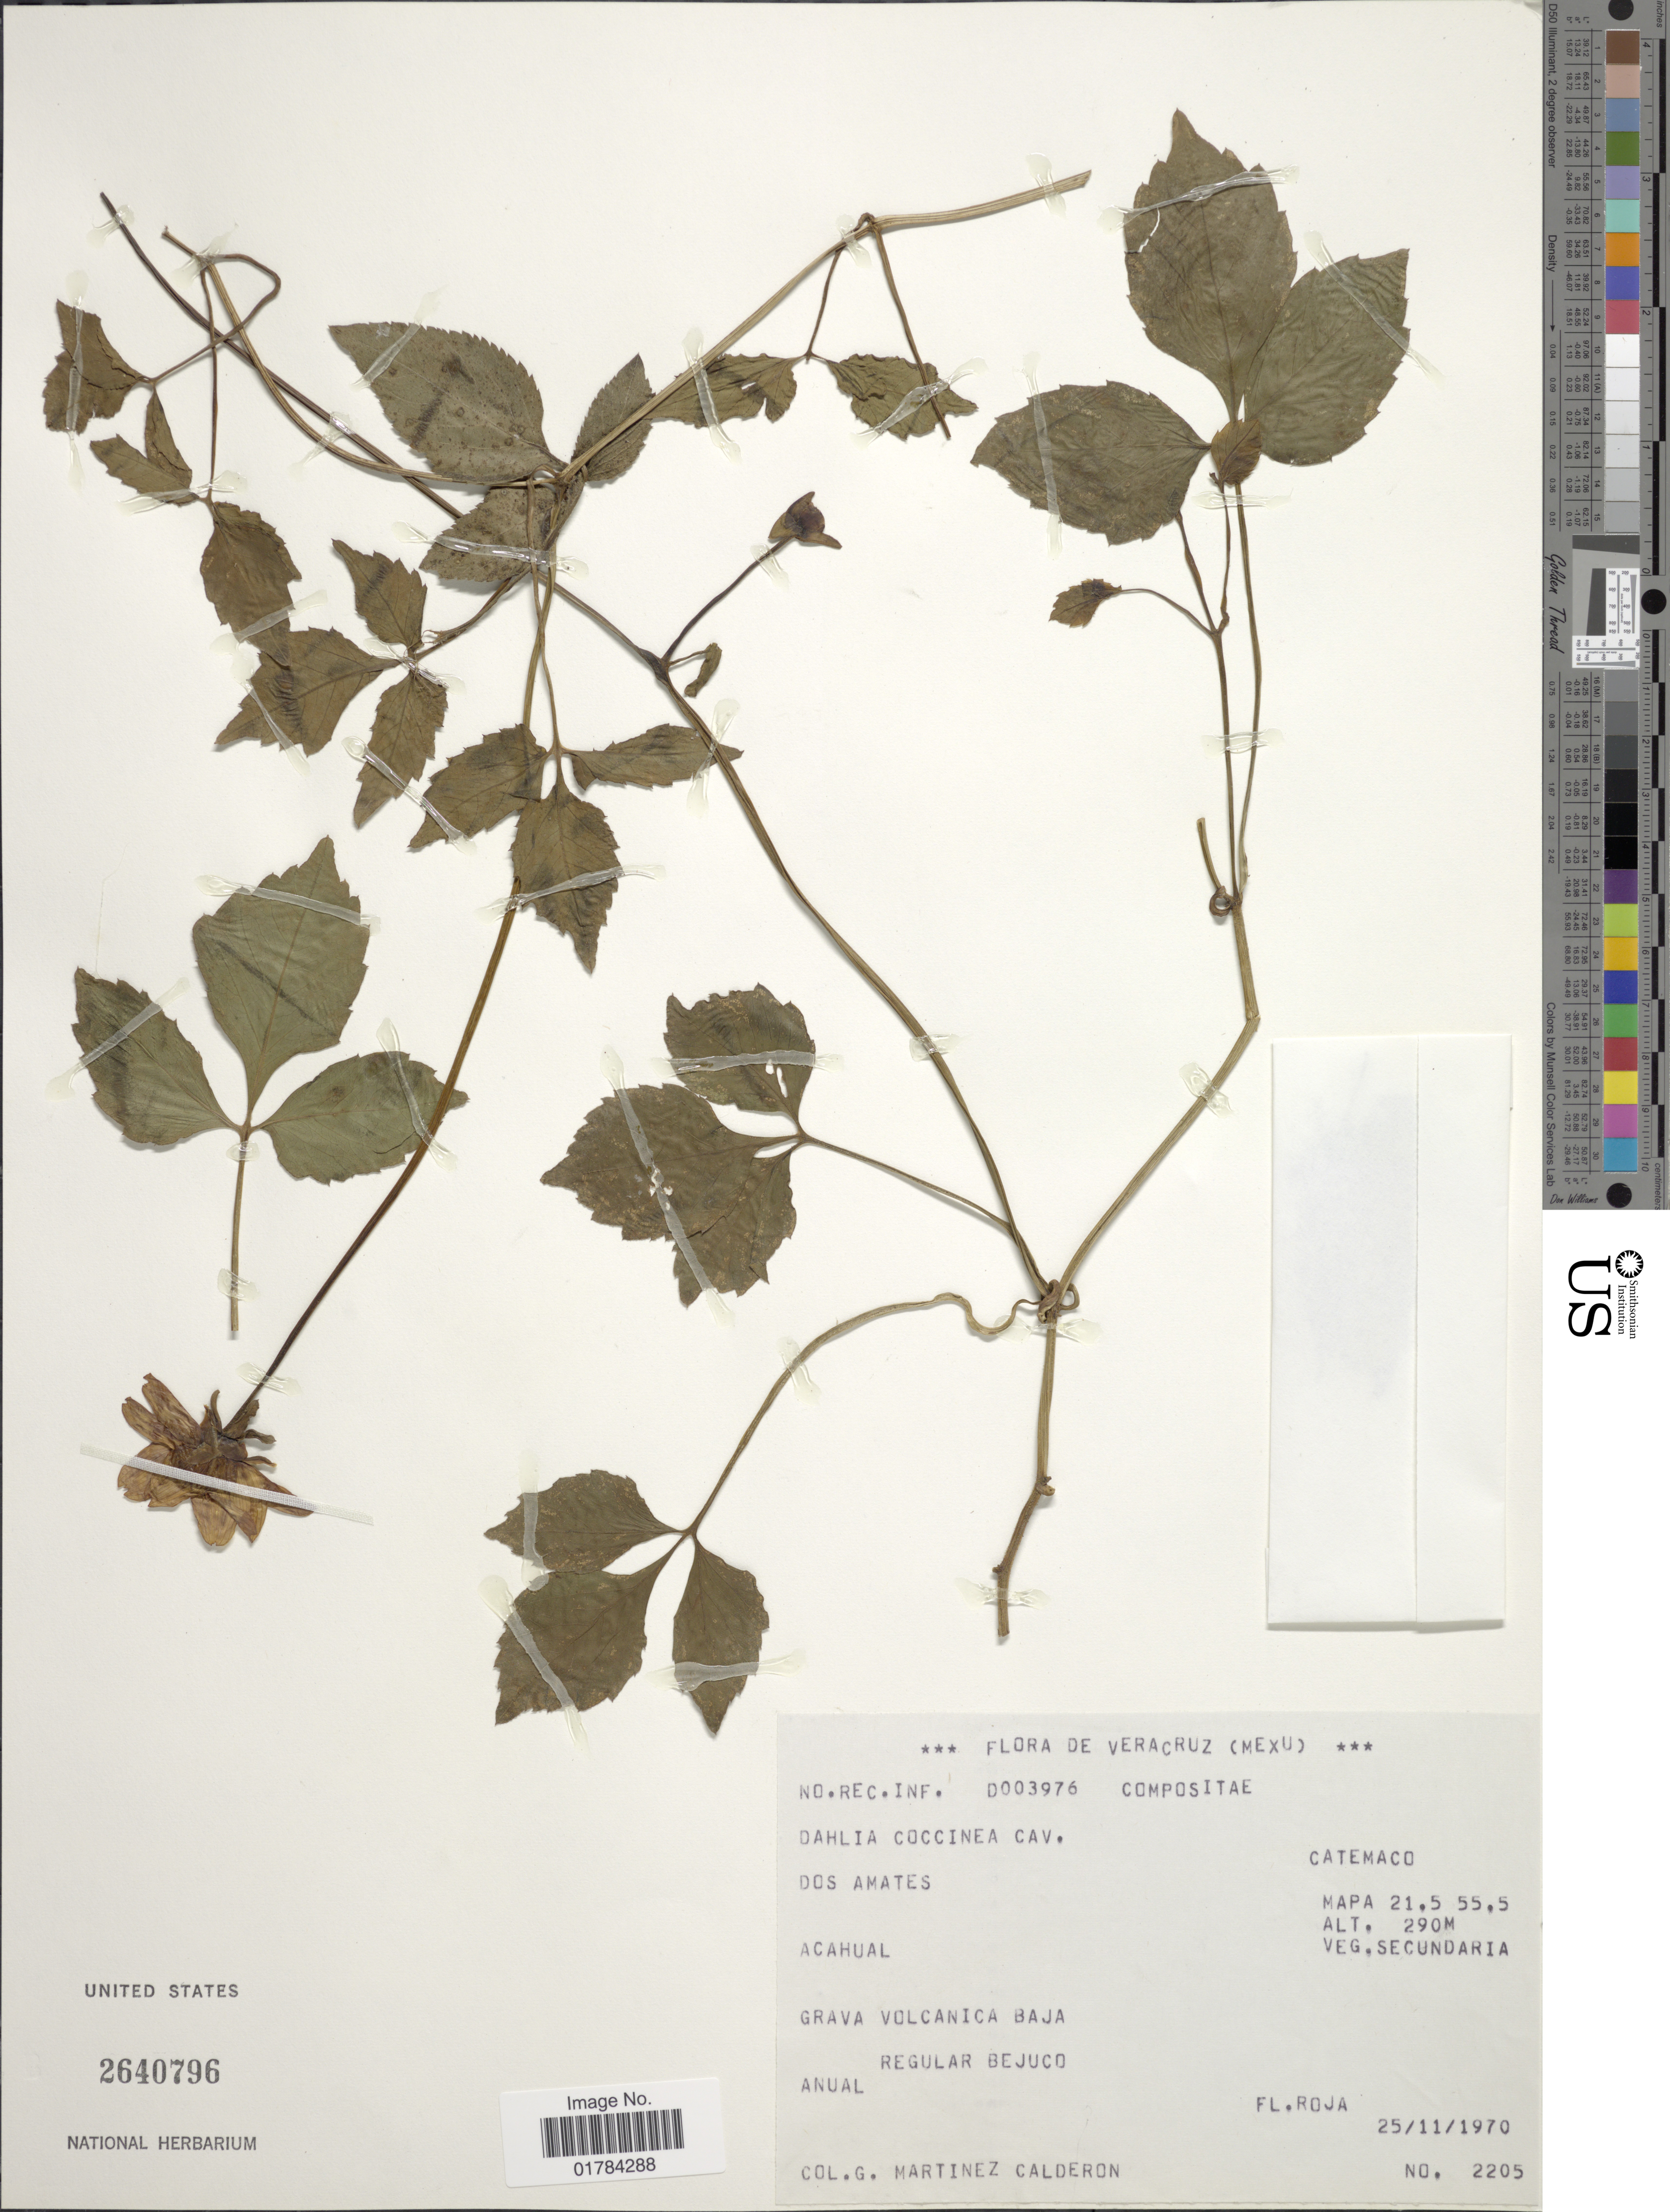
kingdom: Plantae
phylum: Tracheophyta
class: Magnoliopsida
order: Asterales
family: Asteraceae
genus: Dahlia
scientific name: Dahlia coccinea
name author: Cav.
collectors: G. Martínez Calderón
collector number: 2205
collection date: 1970-11-25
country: Mexico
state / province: Veracruz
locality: Dos Amates, Catemaco, Acahual, Grava Volcanica Baja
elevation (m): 290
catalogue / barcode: US 2640796